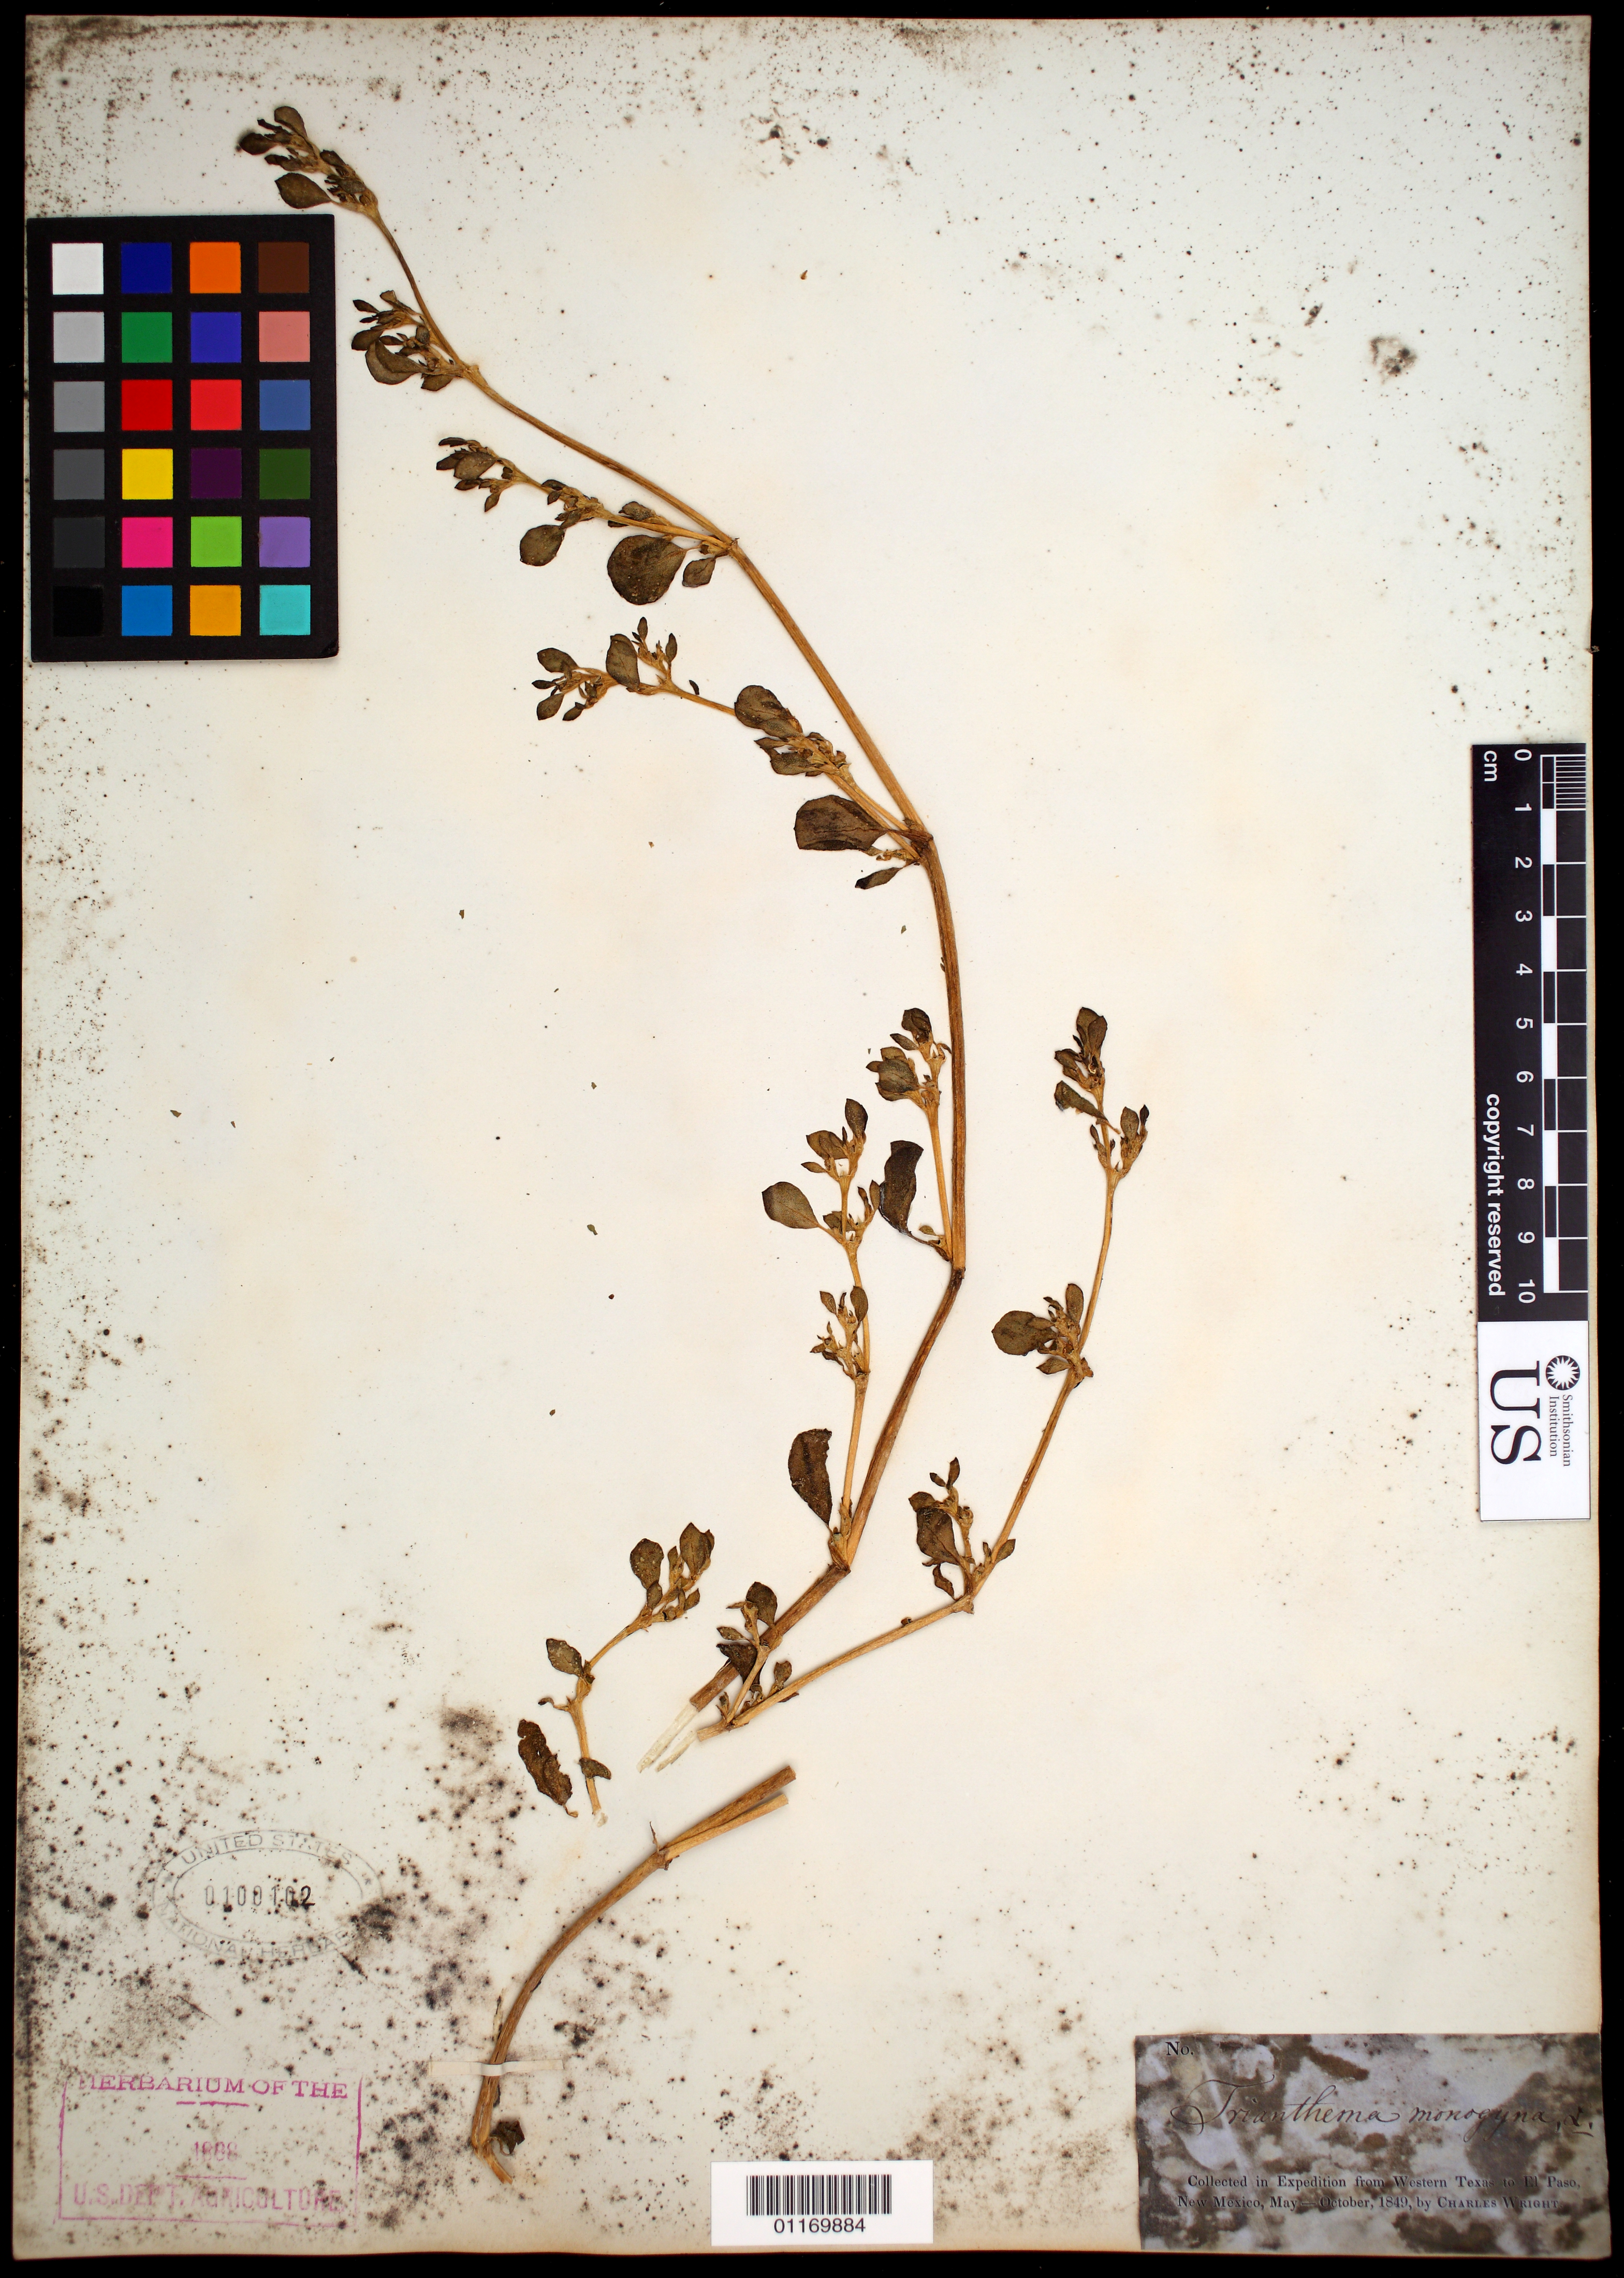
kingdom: Plantae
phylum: Tracheophyta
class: Magnoliopsida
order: Caryophyllales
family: Aizoaceae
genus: Trianthema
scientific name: Trianthema monogynum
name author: L.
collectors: C. Wright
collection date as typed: May 1849 to -- Oct 1849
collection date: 1849-05/1849-10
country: United States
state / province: New Mexico / Texas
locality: W Texas to El Paso, New Mexico.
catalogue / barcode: US 100102